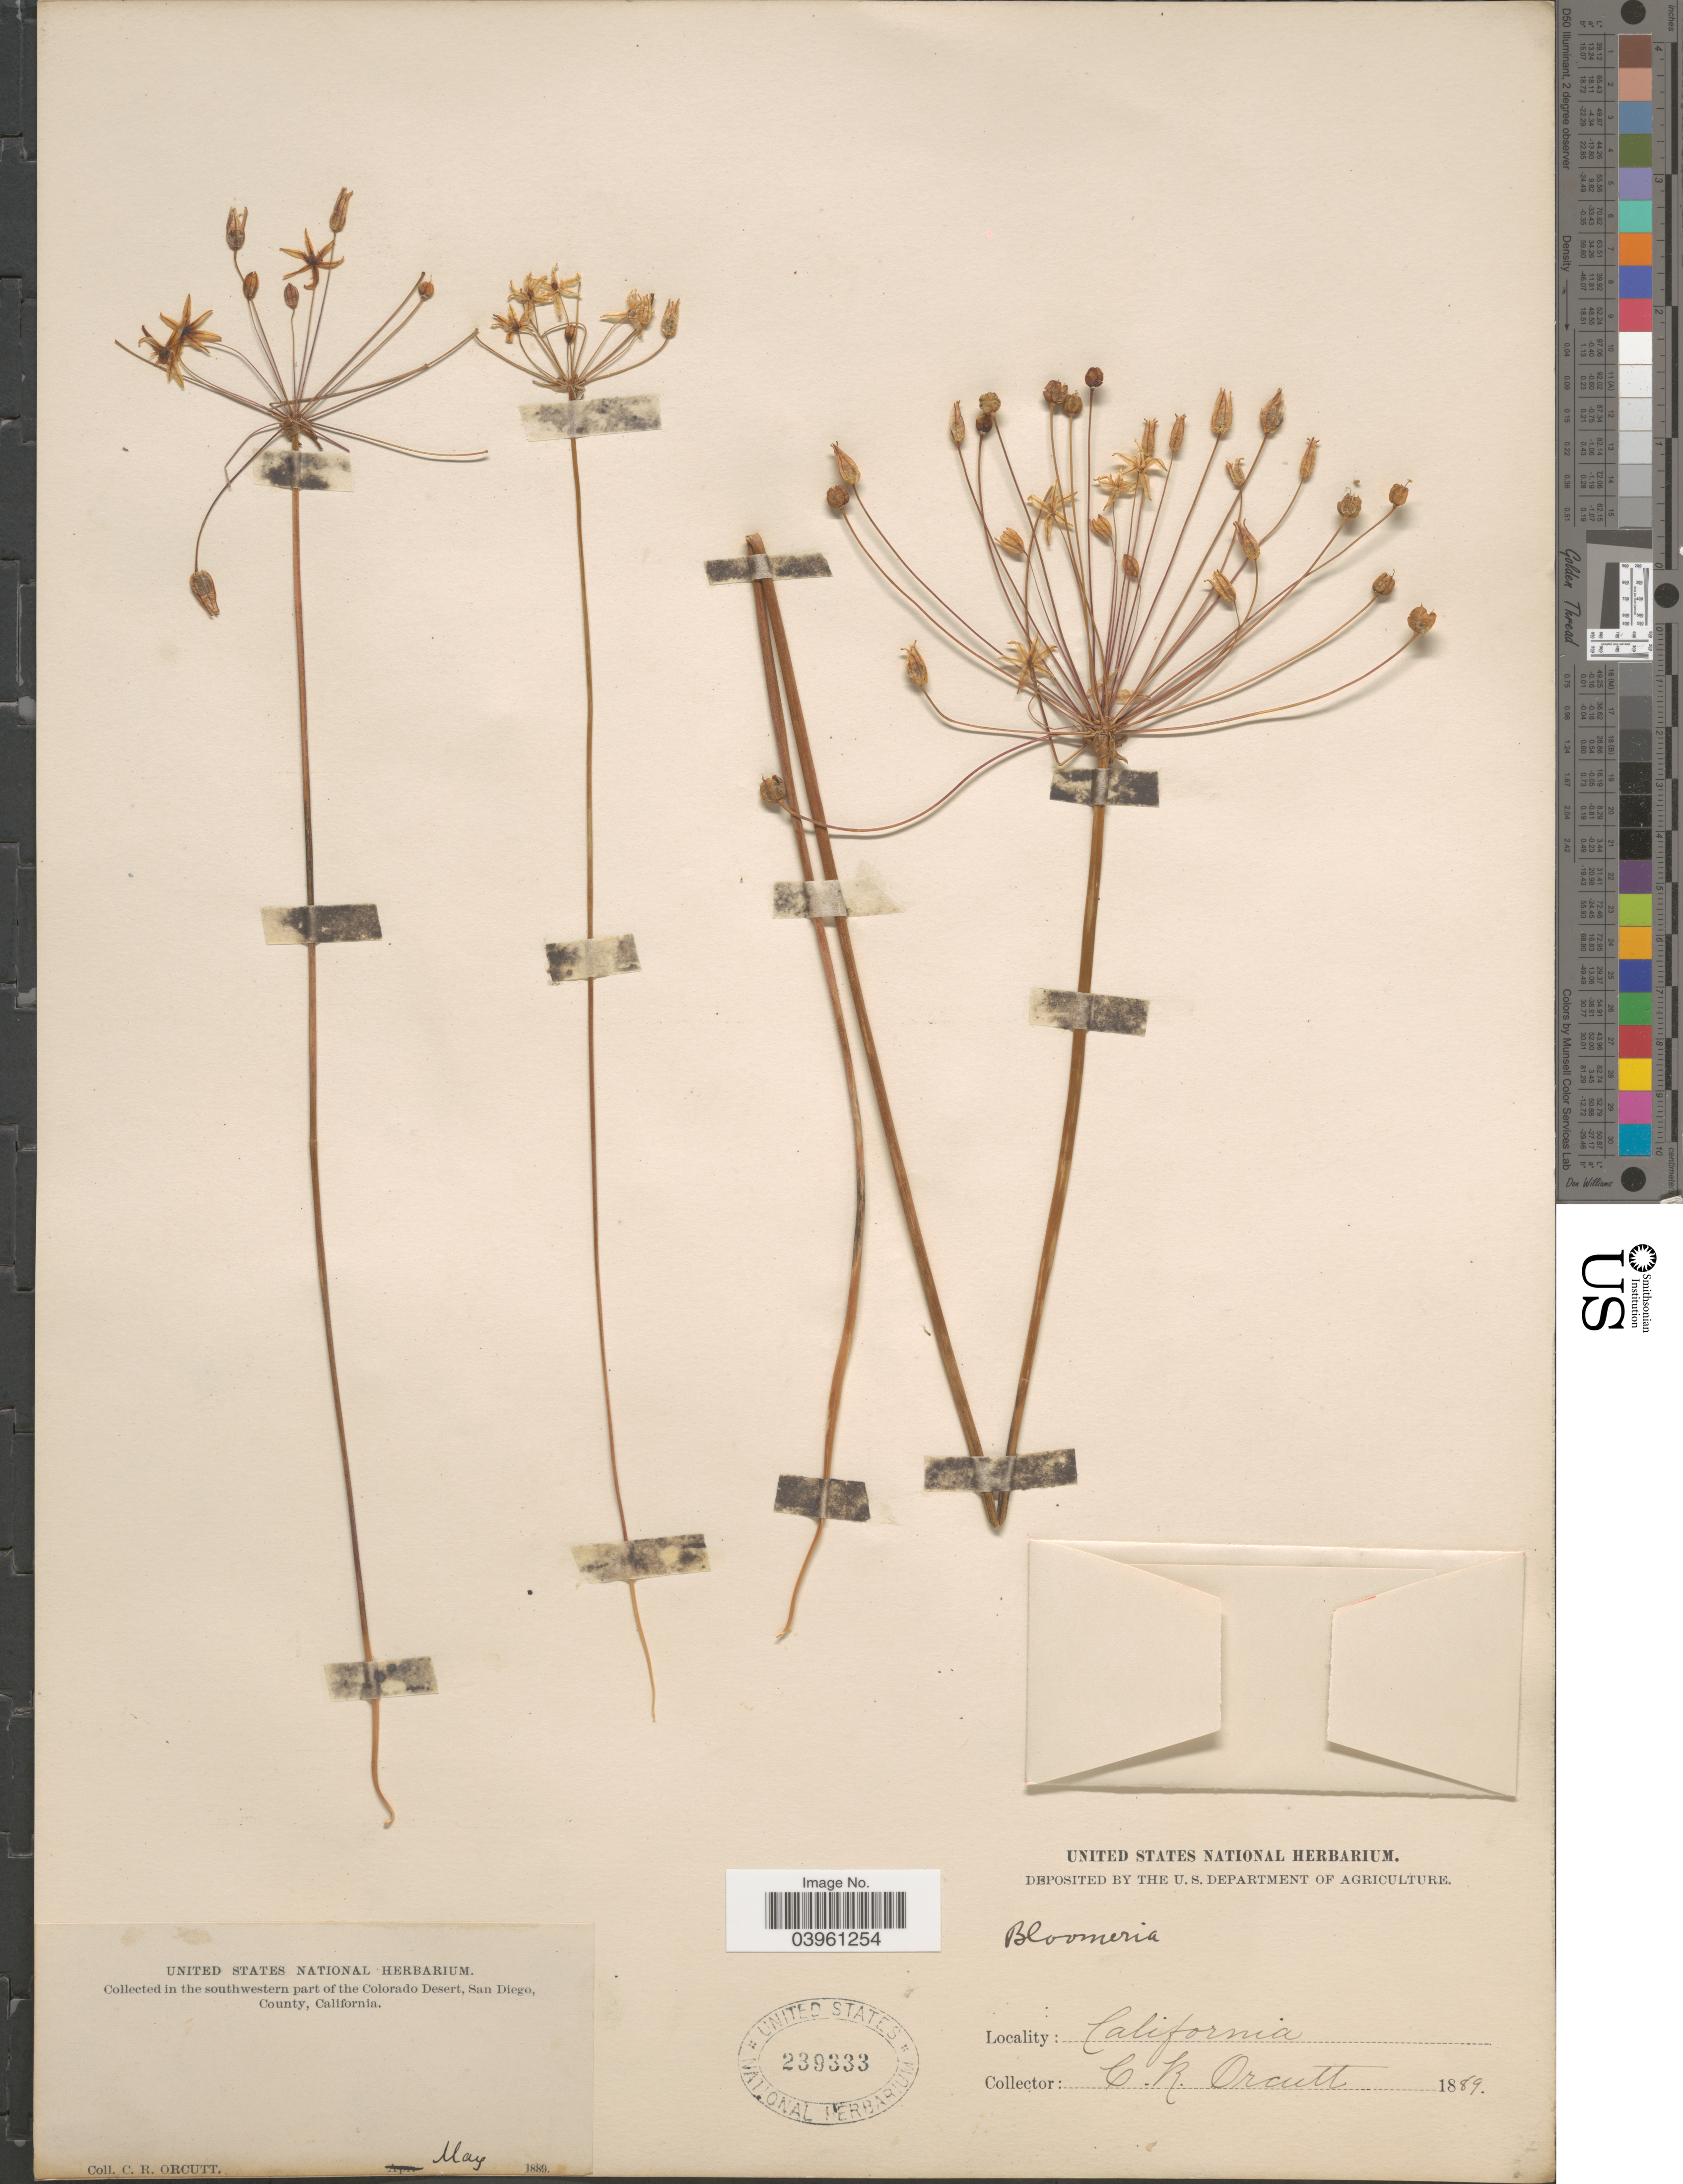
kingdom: Plantae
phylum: Tracheophyta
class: Liliopsida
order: Asparagales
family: Asparagaceae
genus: Bloomeria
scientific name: Bloomeria clevelandii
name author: S. Watson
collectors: C. R. Orcutt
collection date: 1889-05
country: United States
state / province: California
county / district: San Diego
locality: In the southwestern part of the Colorado Desert, San Diego, County.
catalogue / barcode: US 239333